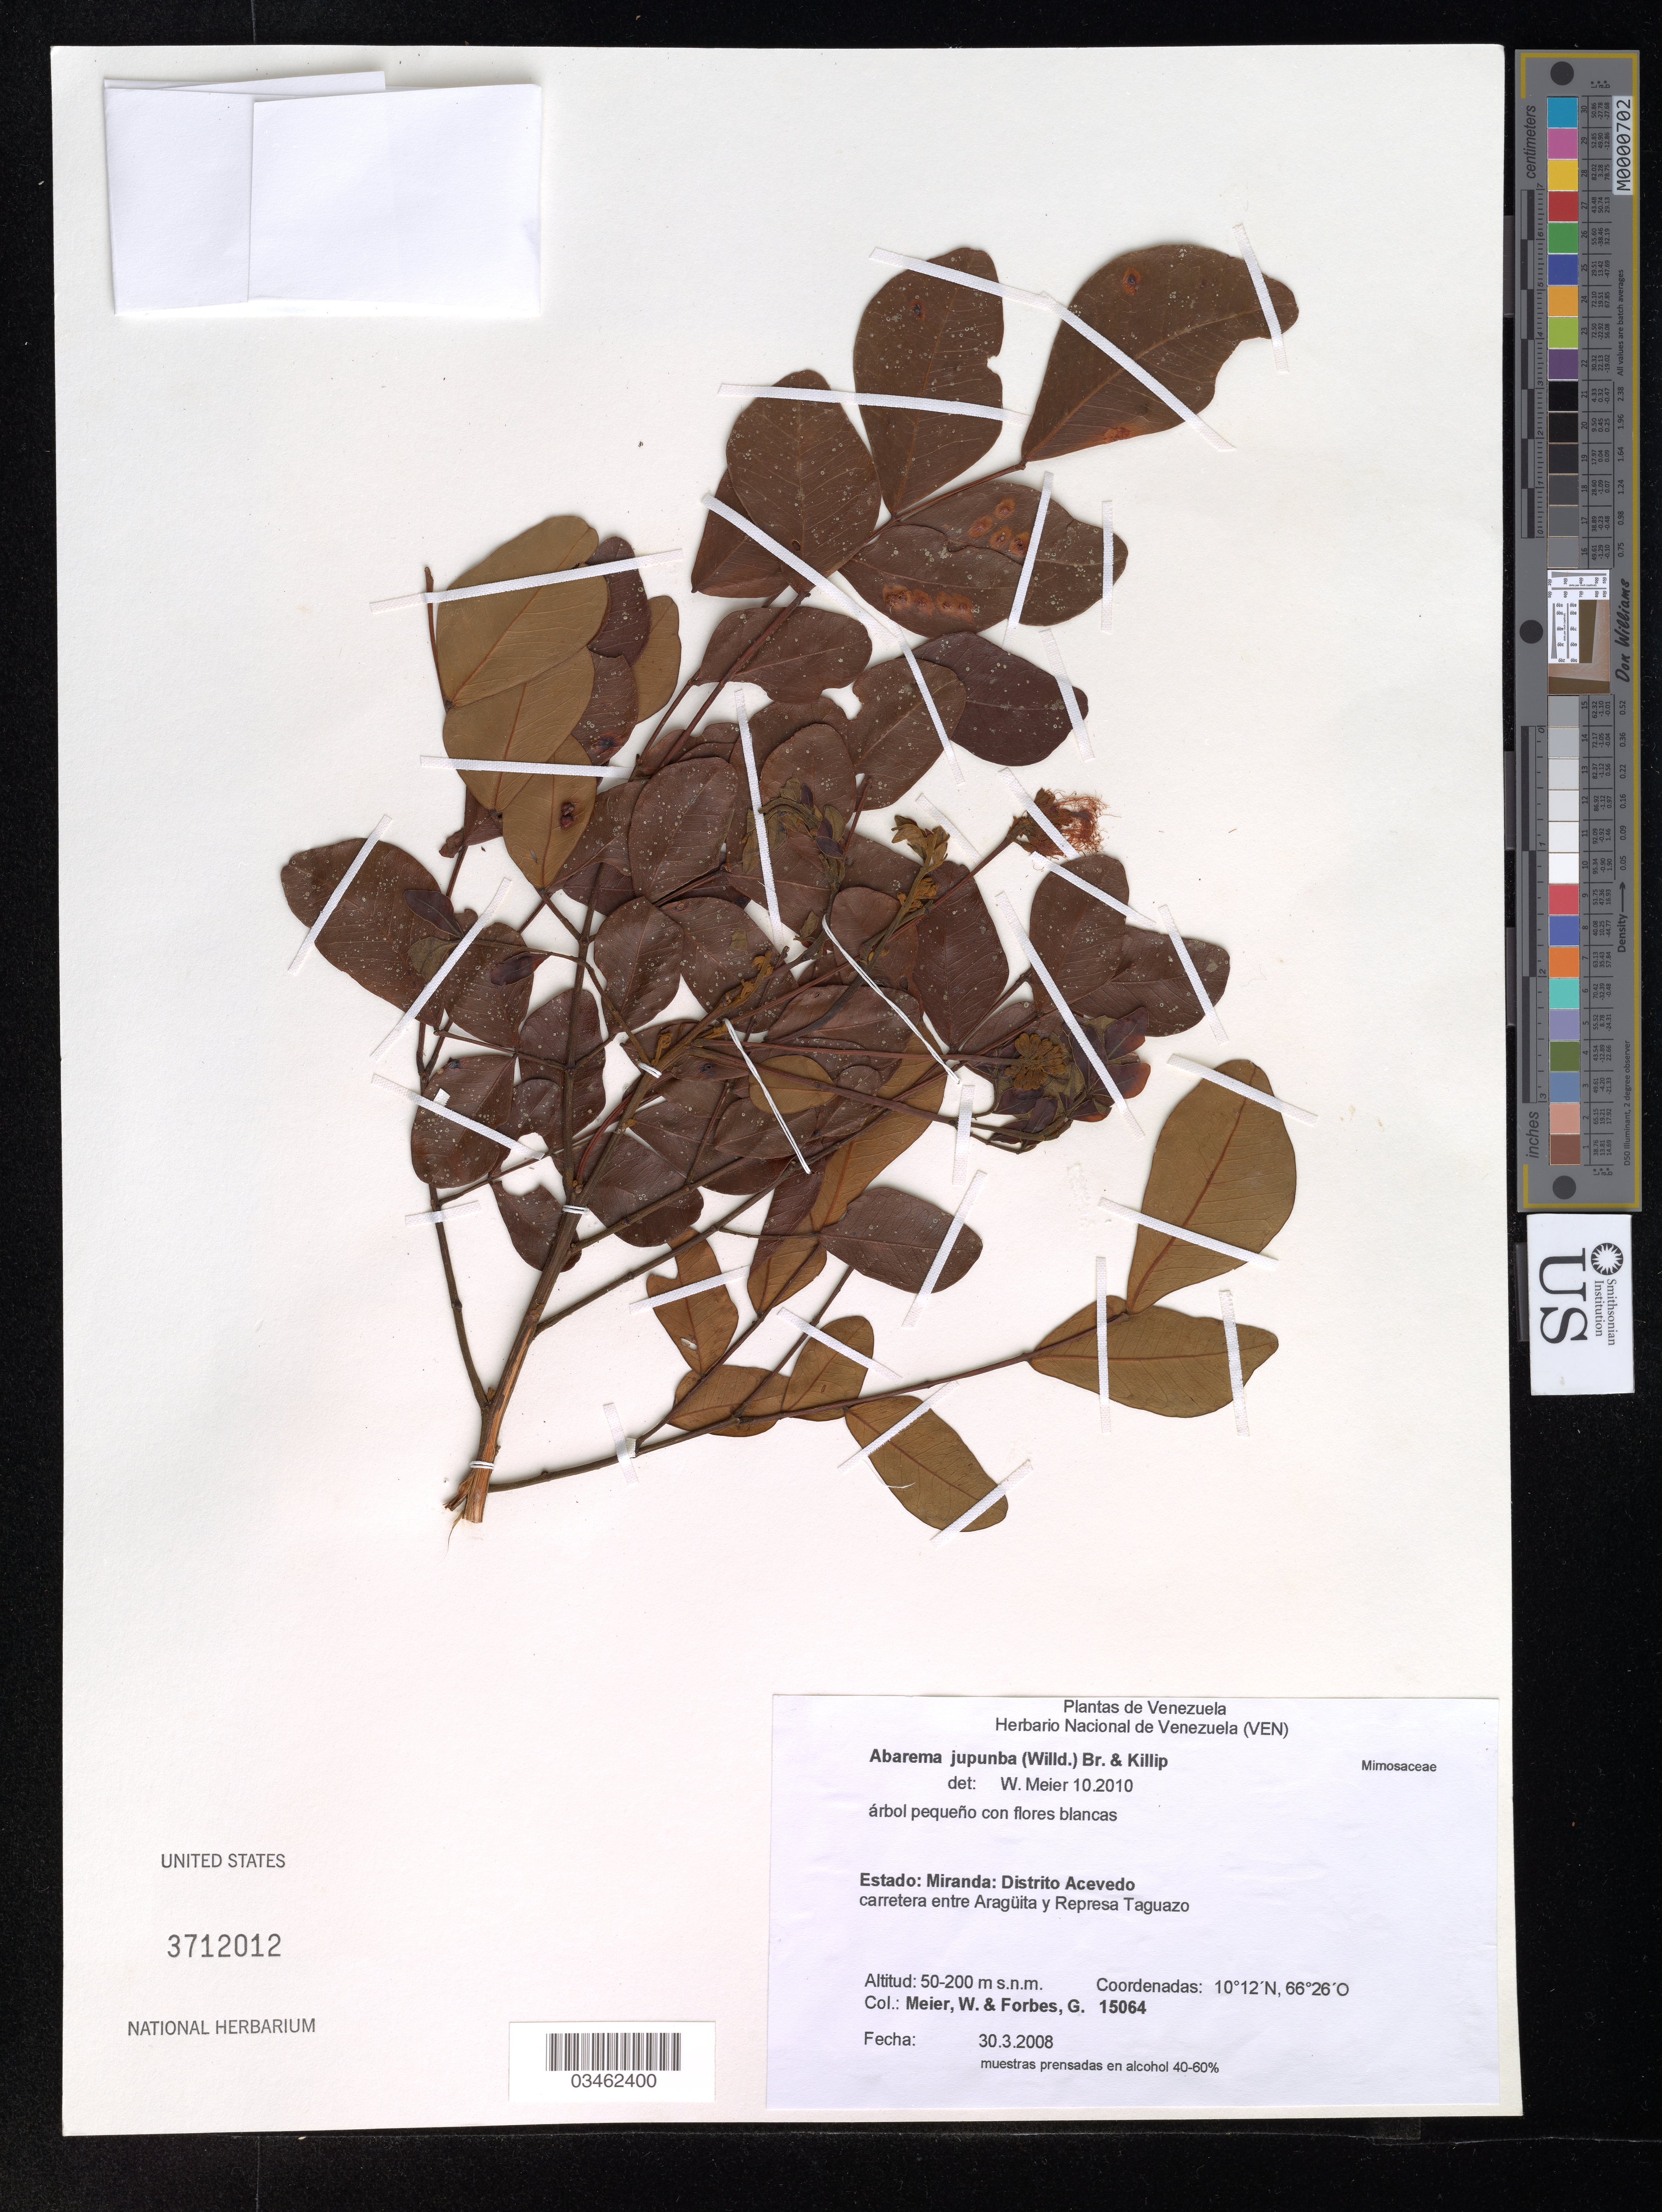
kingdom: Plantae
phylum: Tracheophyta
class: Magnoliopsida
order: Fabales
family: Fabaceae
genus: Abarema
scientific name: Abarema jupunba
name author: (Willd.) Britton & Killip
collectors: W. Meier & G. Forbes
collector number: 15064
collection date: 2008-03-30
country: Venezuela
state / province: Miranda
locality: Distrito Acevedo carretera entre Aragüita Y Represa Taguazo.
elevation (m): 50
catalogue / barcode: US 3712012